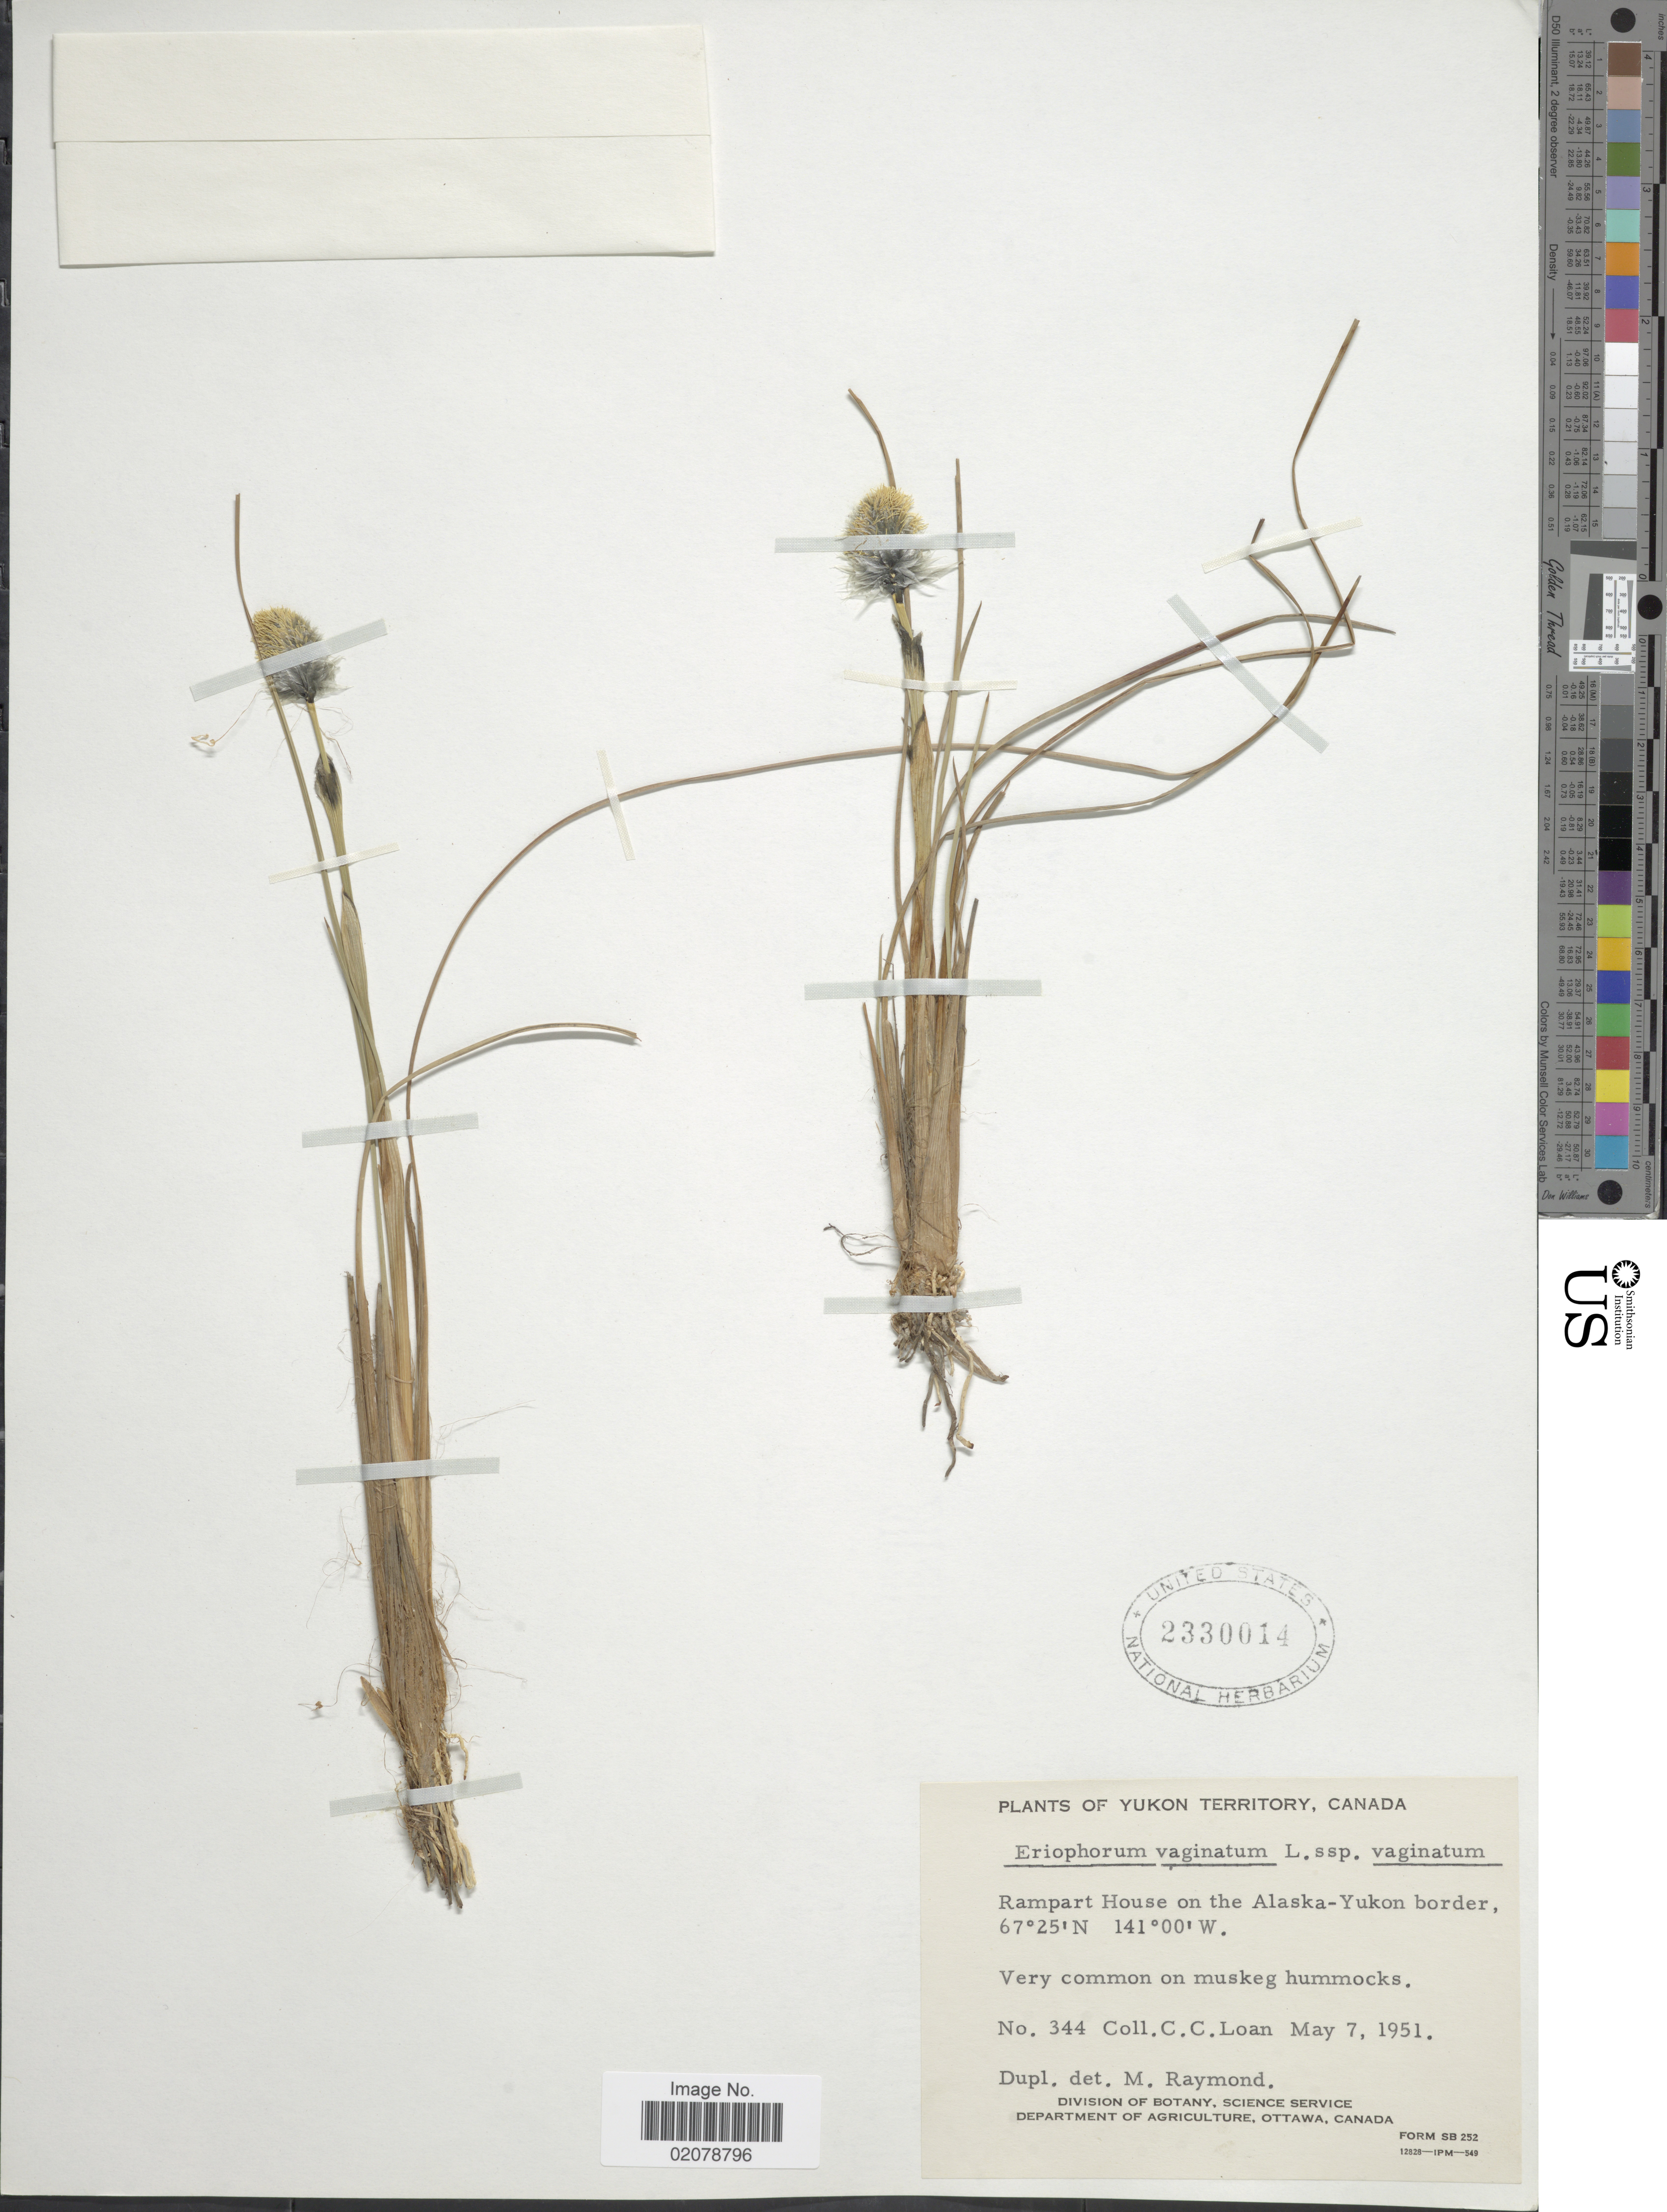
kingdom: Plantae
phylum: Tracheophyta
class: Liliopsida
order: Poales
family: Cyperaceae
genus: Eriophorum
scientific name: Eriophorum vaginatum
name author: L.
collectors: C. Loan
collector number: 344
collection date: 1951-05-07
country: Canada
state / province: Yukon Territory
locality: Rampart House on the Alaska-Yukon border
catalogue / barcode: US 2330014